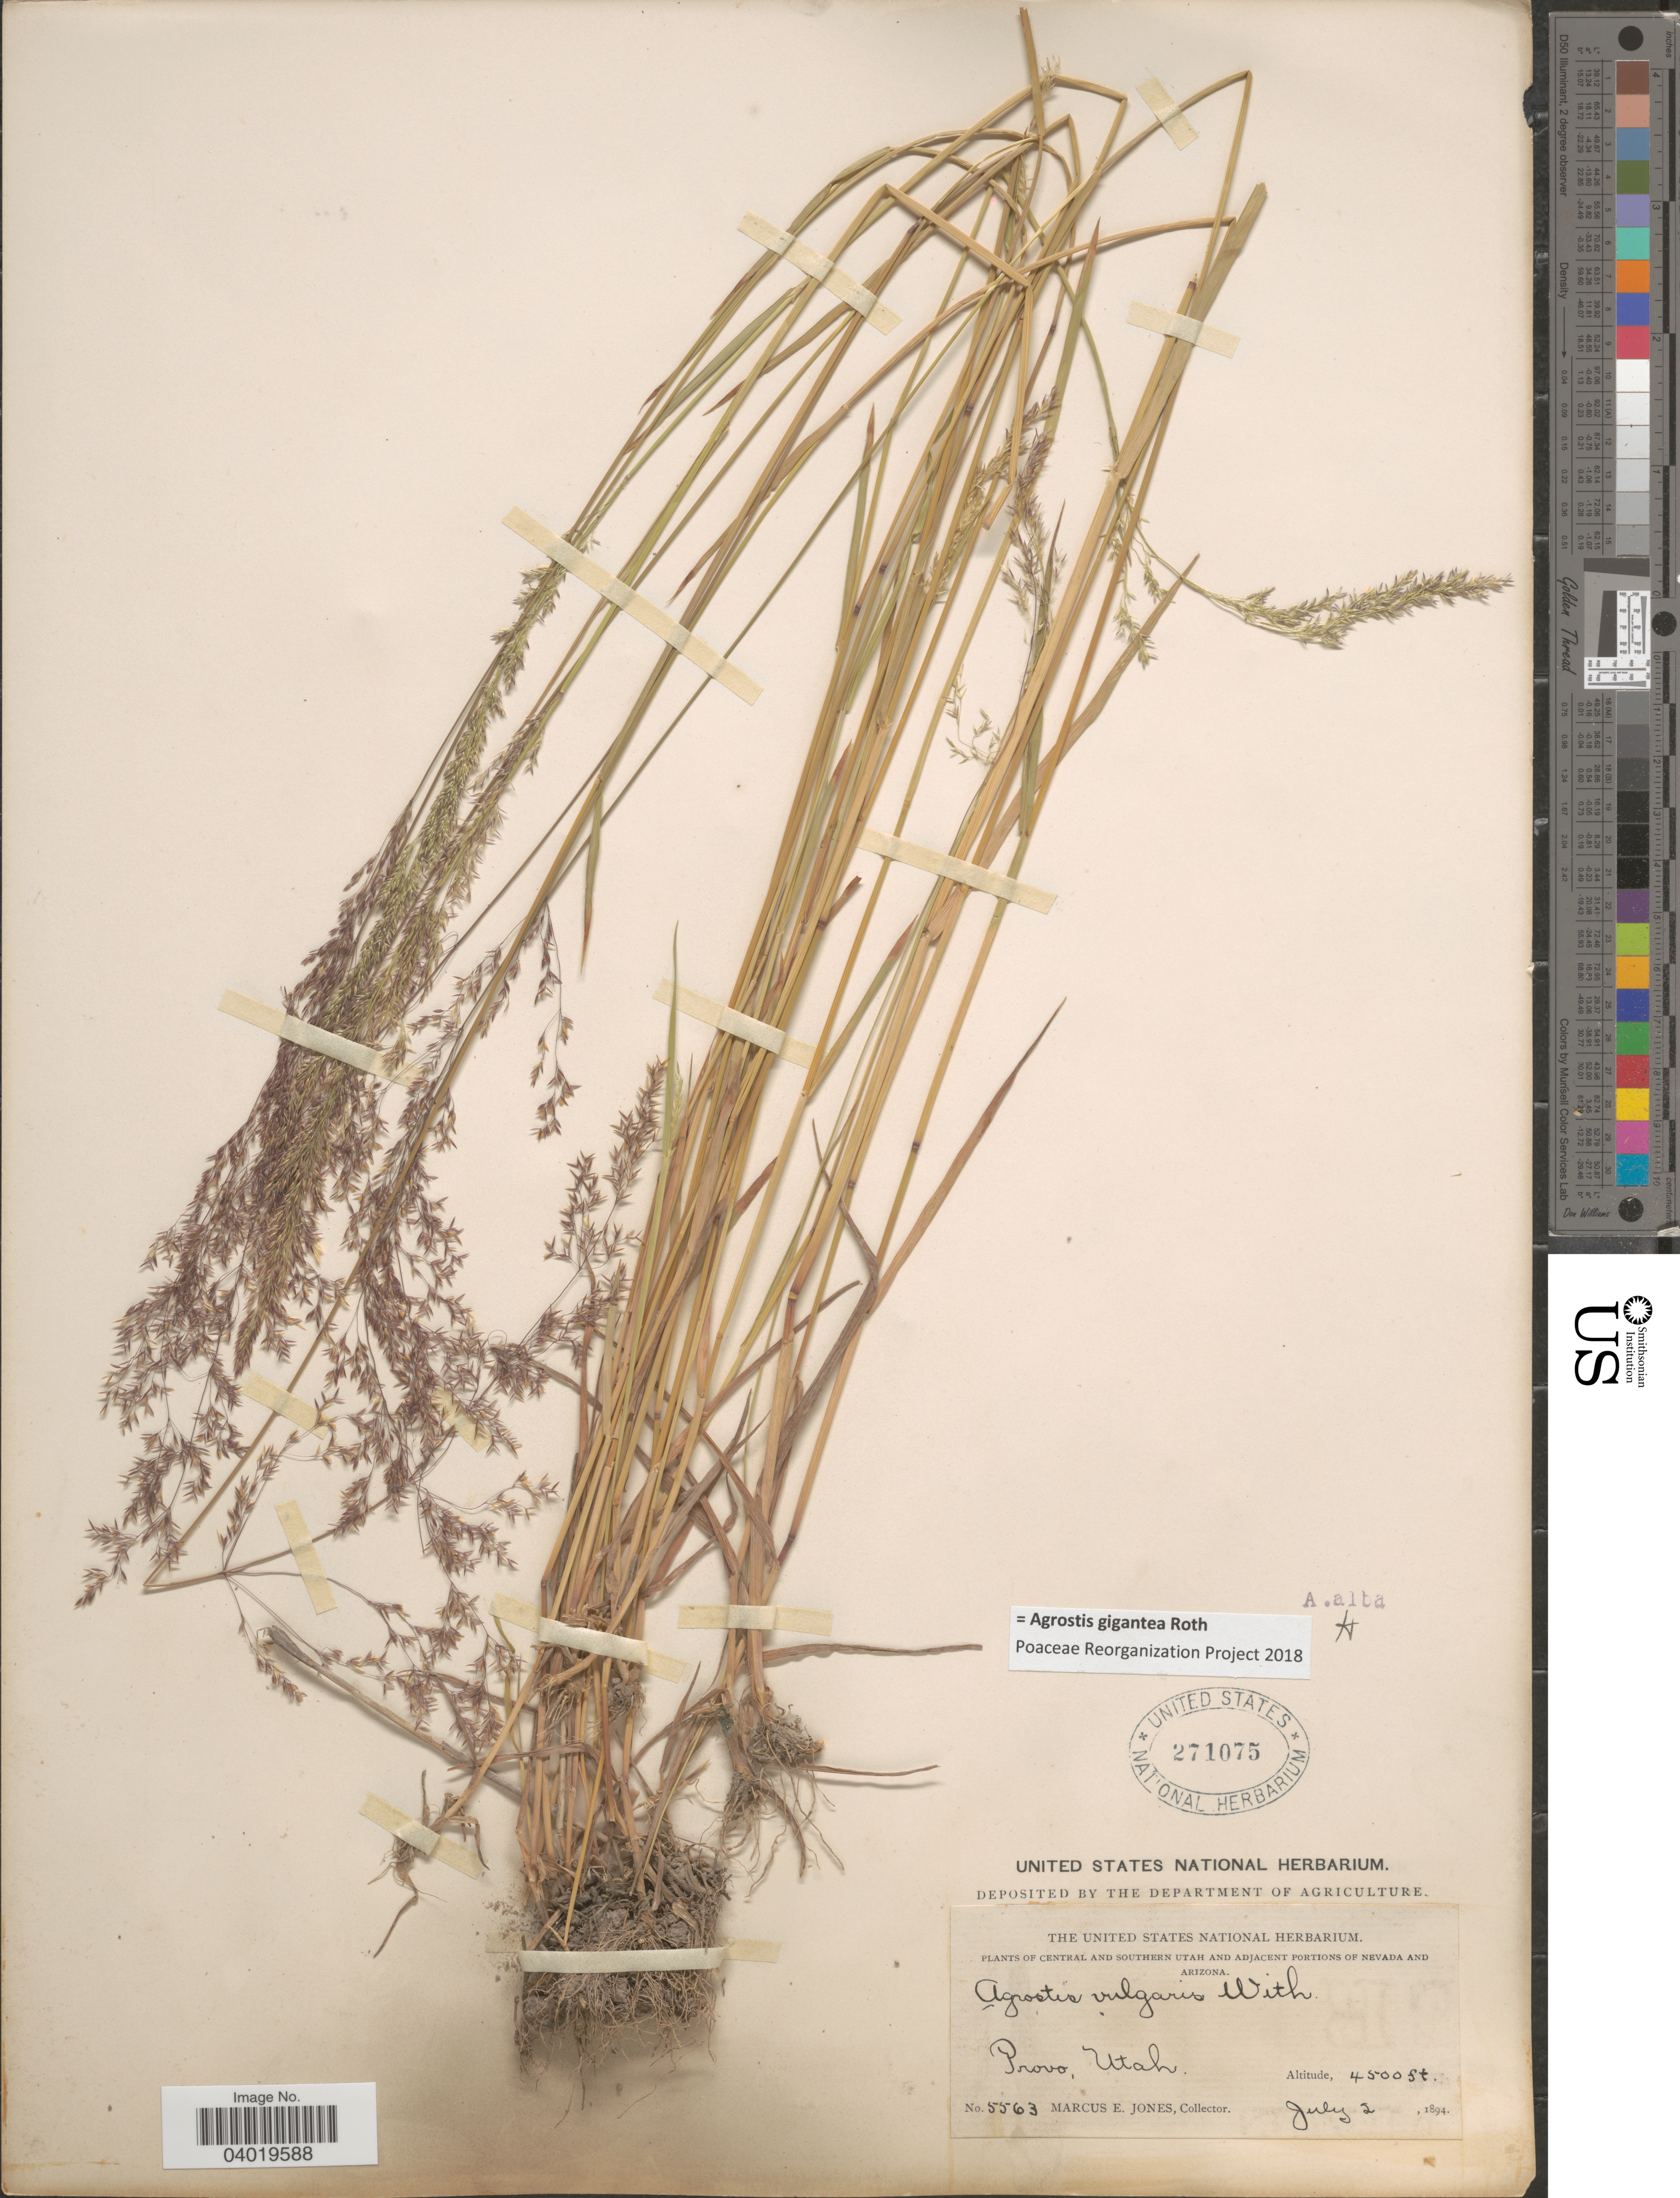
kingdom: Plantae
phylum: Tracheophyta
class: Liliopsida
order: Poales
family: Poaceae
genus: Agrostis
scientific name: Agrostis gigantea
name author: Roth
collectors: M. E. Jones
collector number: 5563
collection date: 1894-07-02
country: United States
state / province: Utah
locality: Central and Southern Utah. Provo.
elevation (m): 1372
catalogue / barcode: US 271075